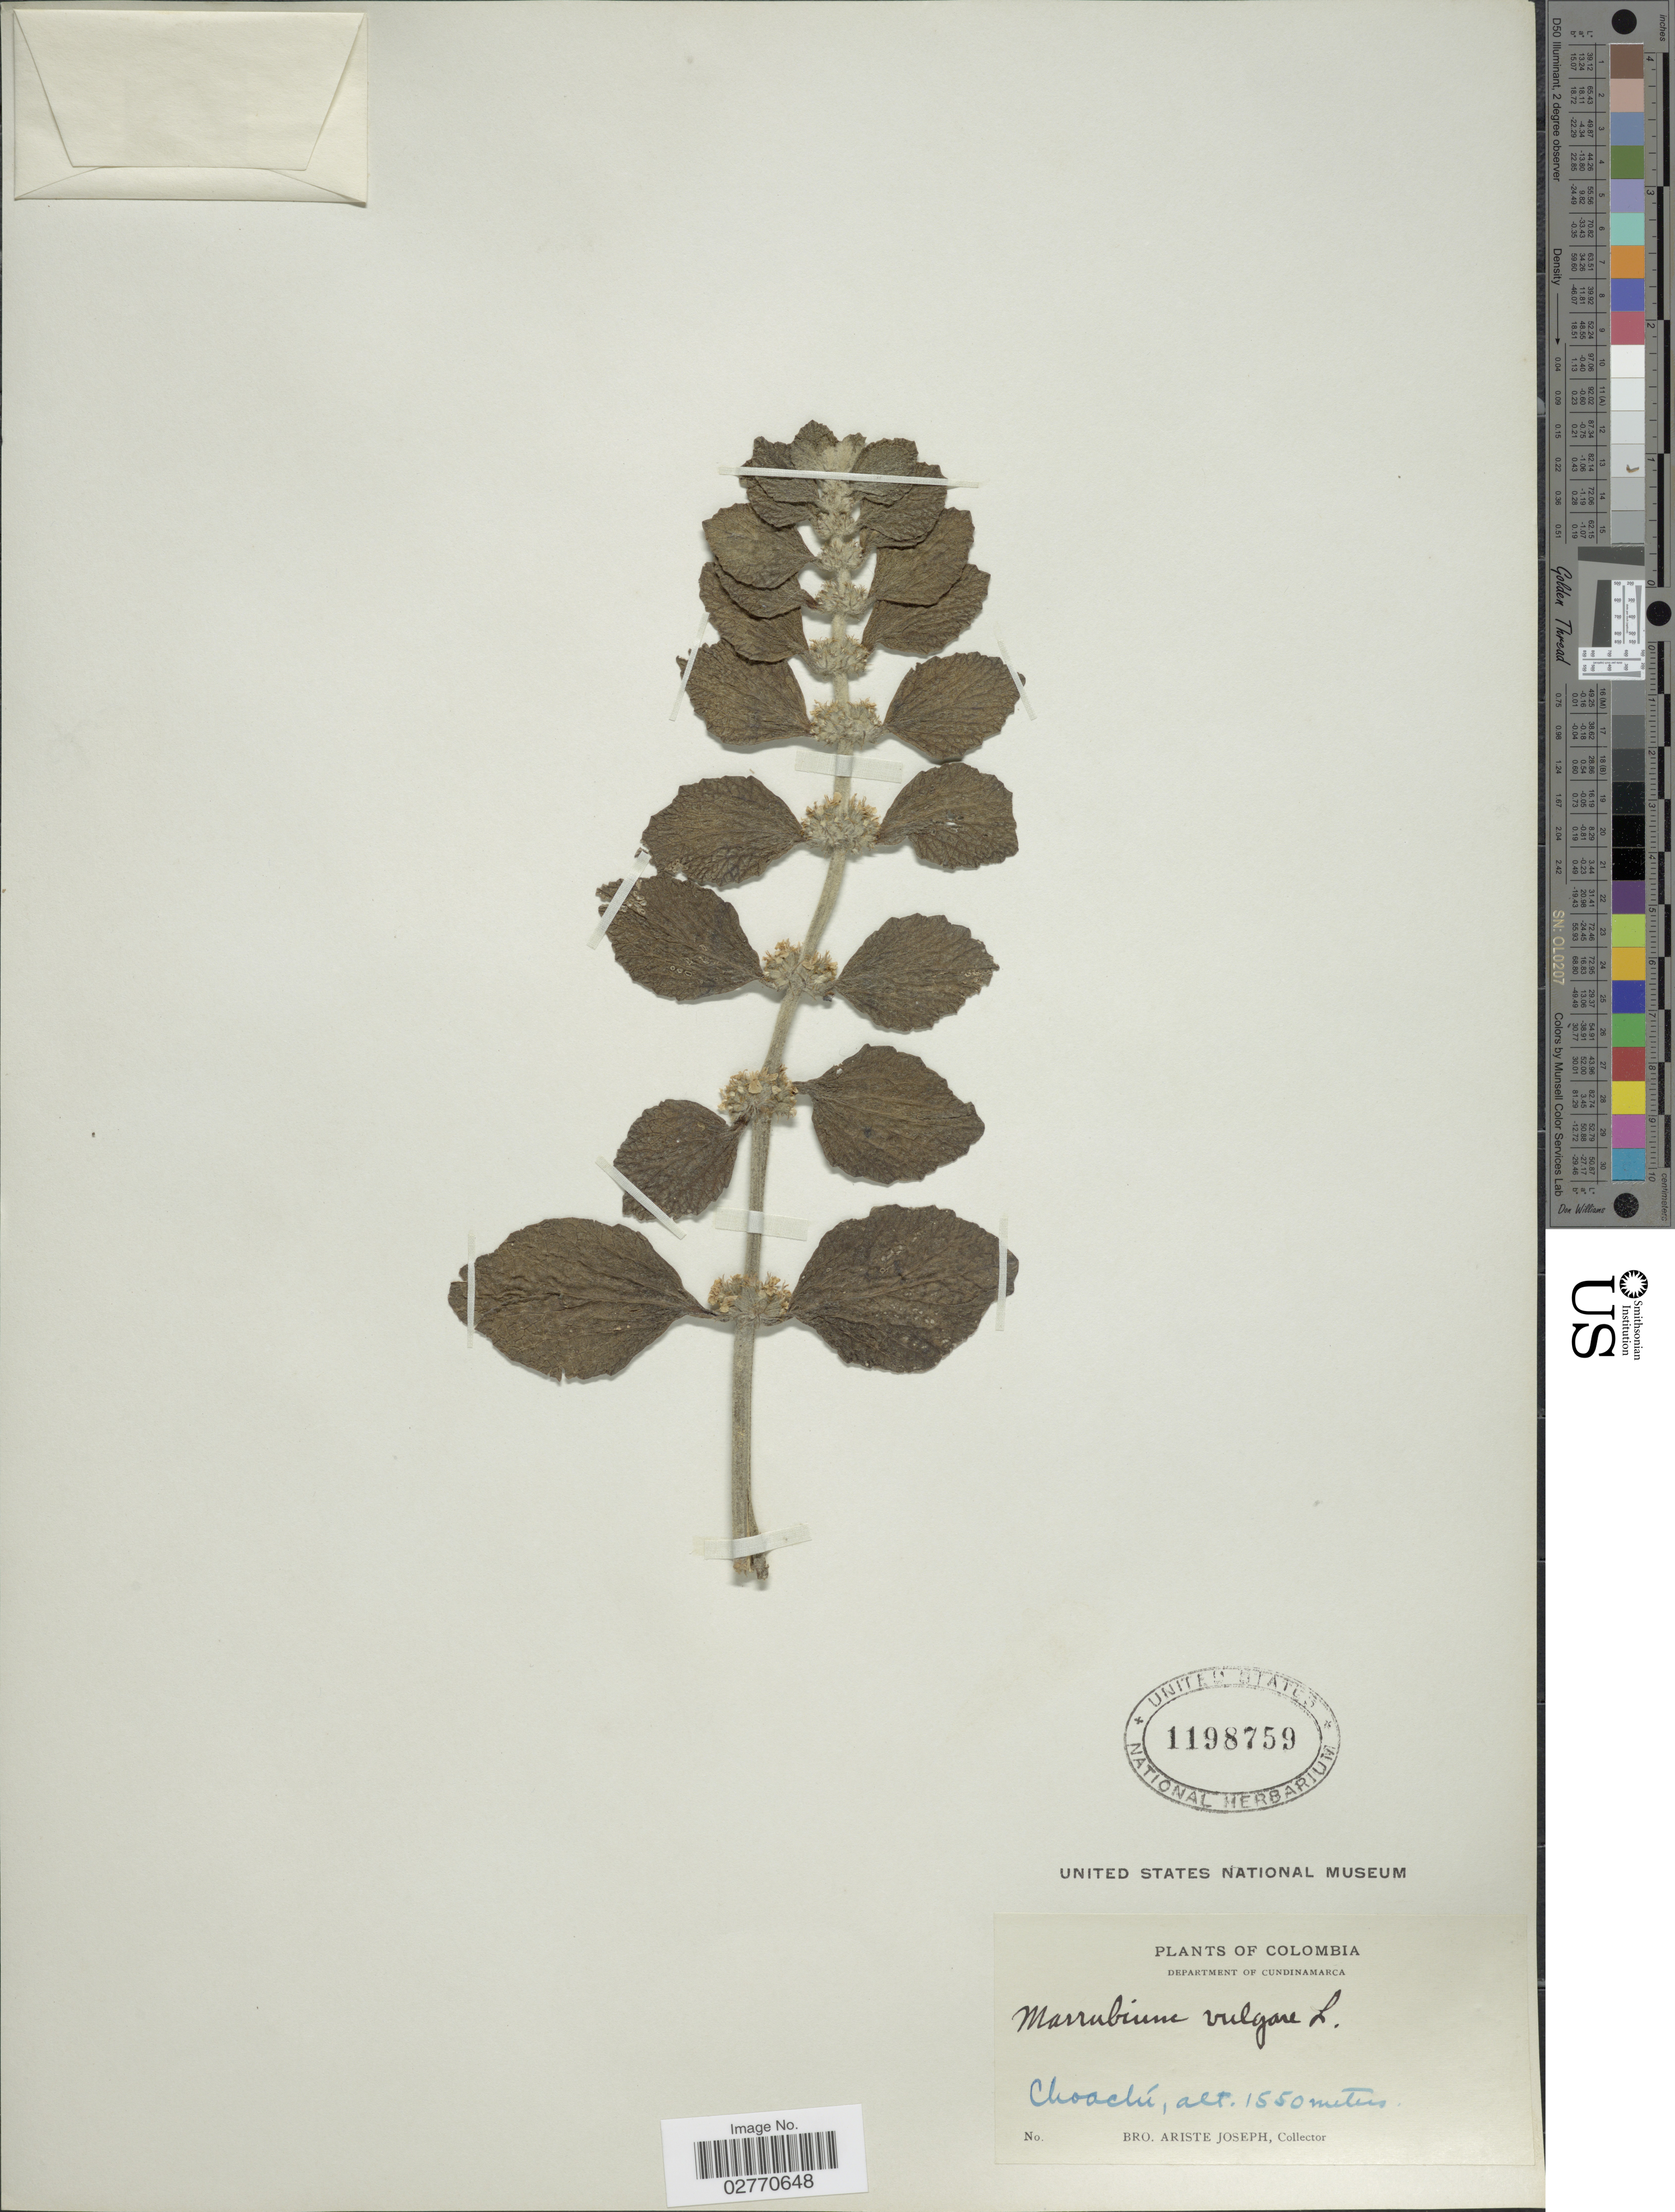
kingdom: Plantae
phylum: Tracheophyta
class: Magnoliopsida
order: Lamiales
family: Lamiaceae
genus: Marrubium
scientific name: Marrubium vulgare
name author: L.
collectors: Bro. Ariste-Joseph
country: Colombia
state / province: Cundinamarca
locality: Choachí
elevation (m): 1550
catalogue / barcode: US 1198759